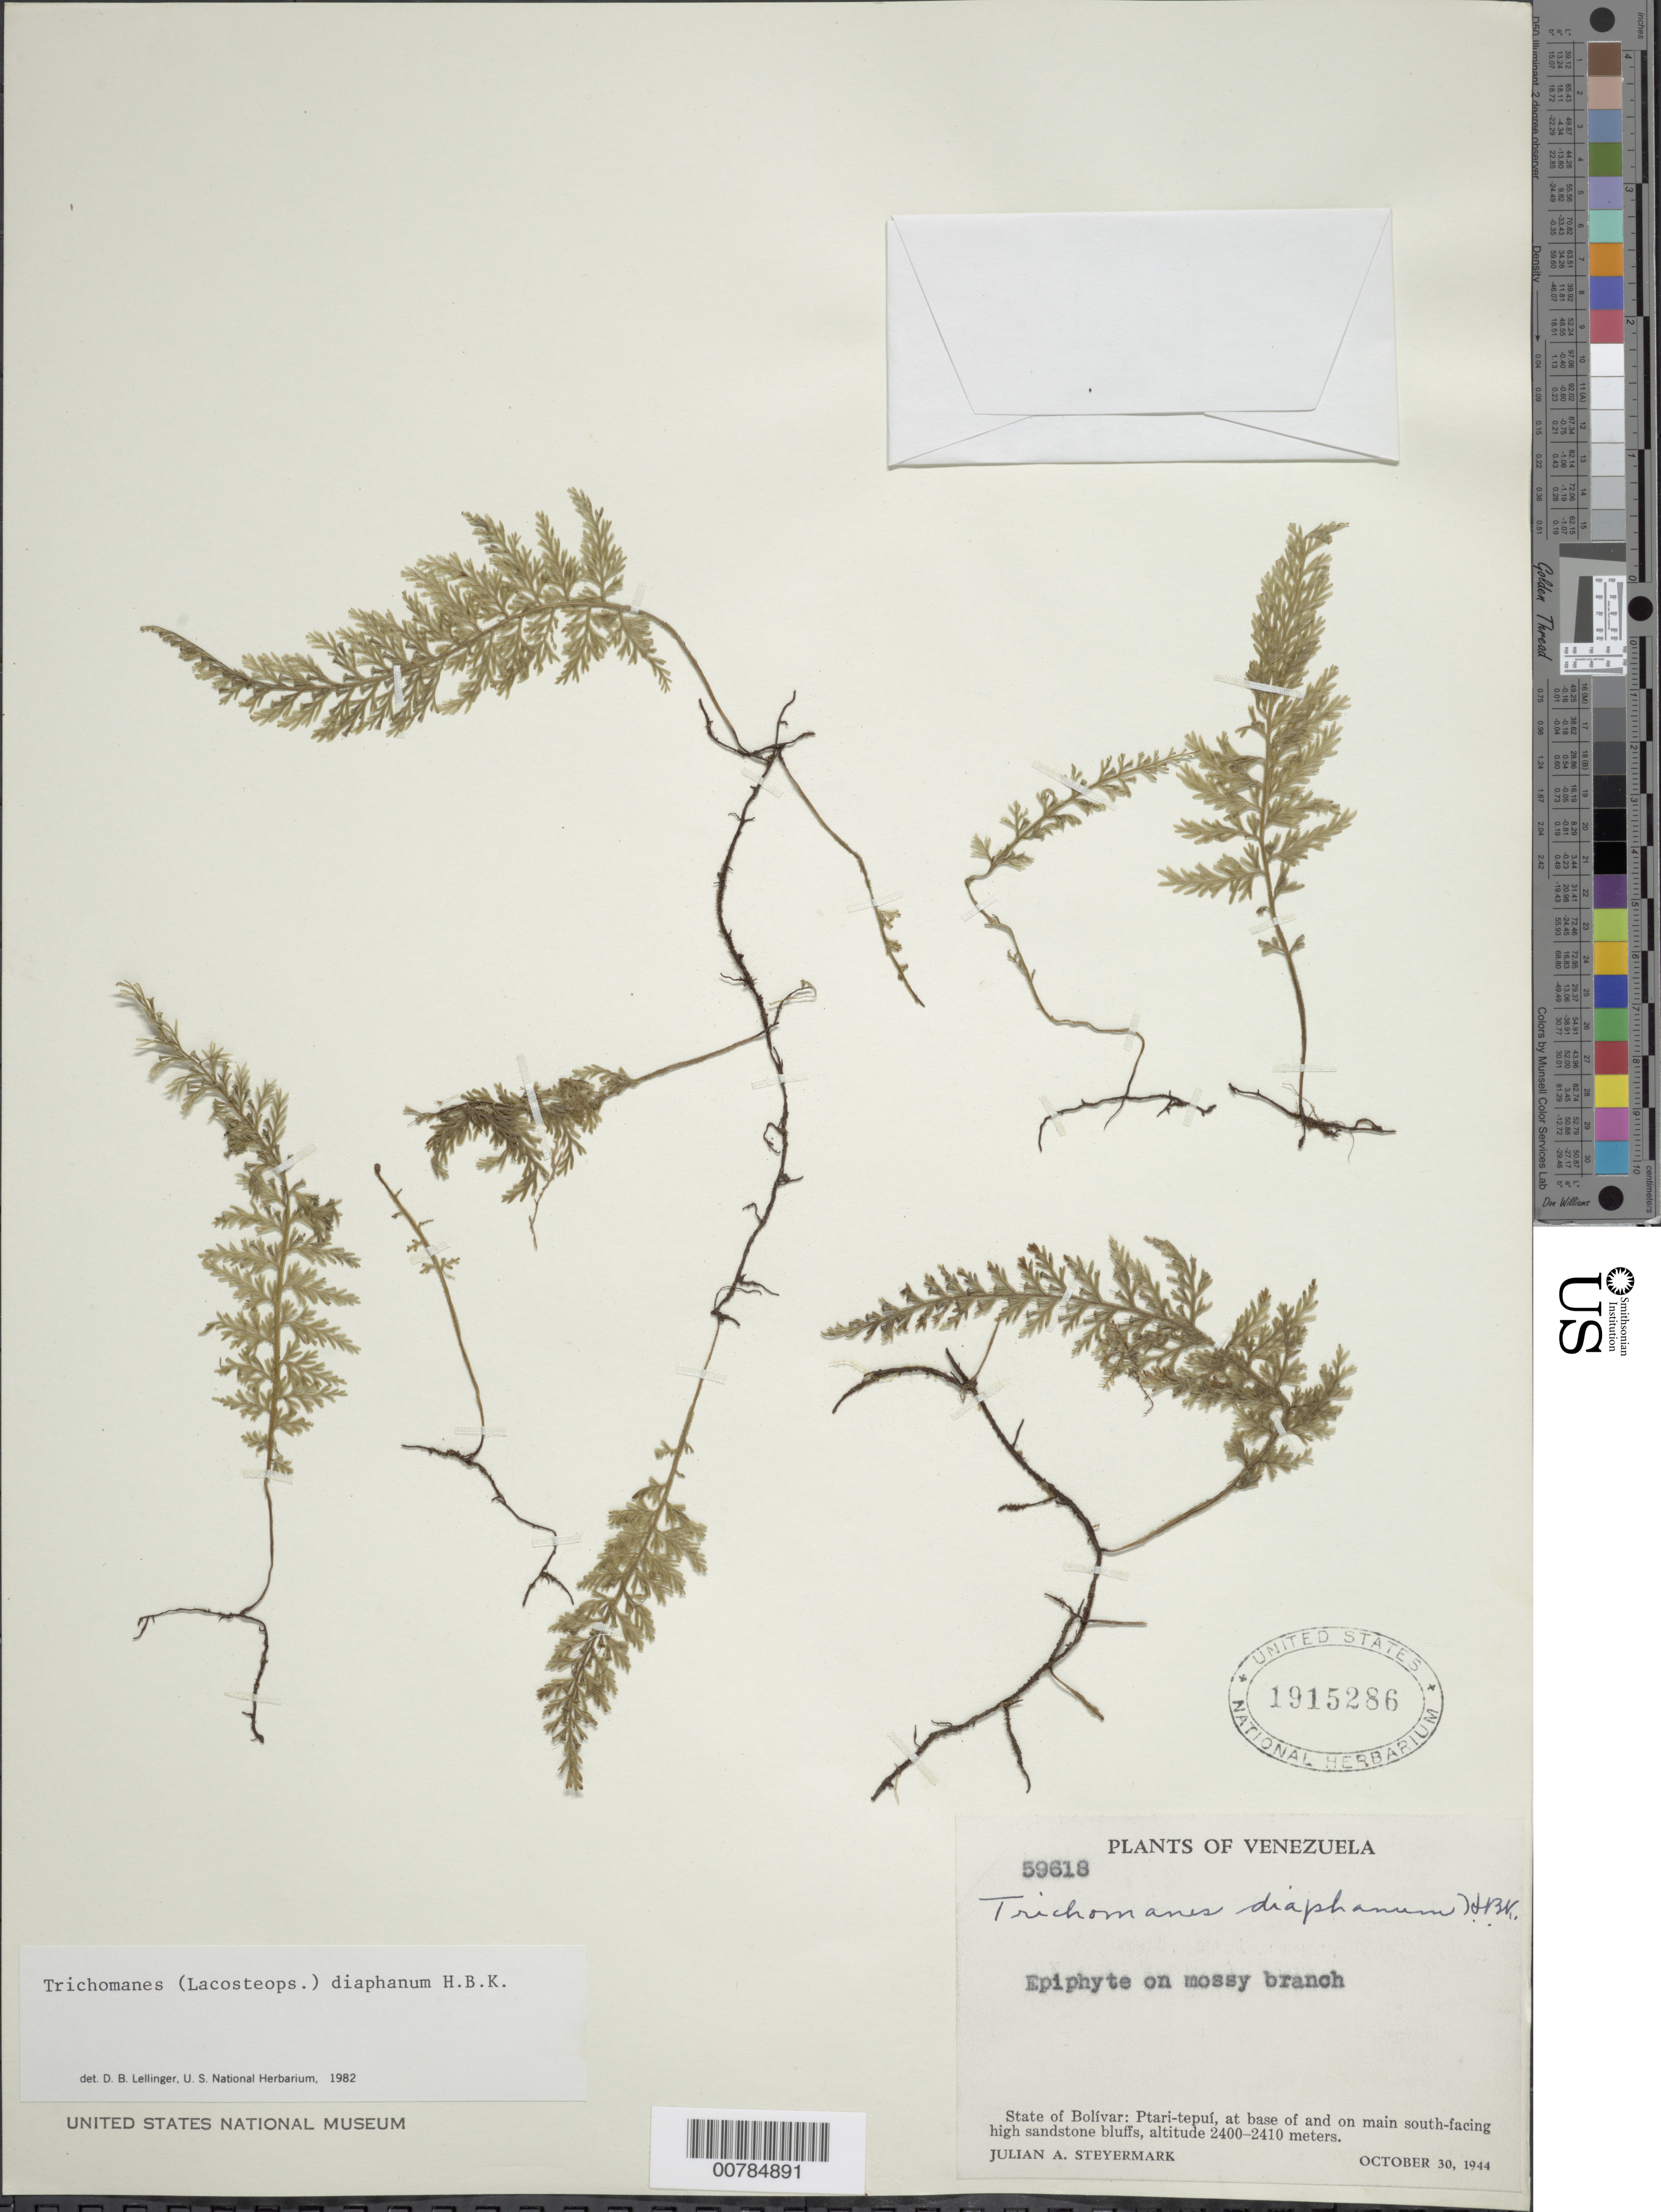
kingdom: Plantae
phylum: Tracheophyta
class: Polypodiopsida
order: Hymenophyllales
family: Hymenophyllaceae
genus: Polyphlebium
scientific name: Polyphlebium diaphanum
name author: (Kunth) Ebihara & Dubuisson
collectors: J. Steyermark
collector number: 59618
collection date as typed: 30-Oct-44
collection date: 1944-10-30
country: Venezuela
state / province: Bolívar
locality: Ptari-tepuí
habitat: High sandstone bluffs; on mossy branch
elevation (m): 2400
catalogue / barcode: US 1915286